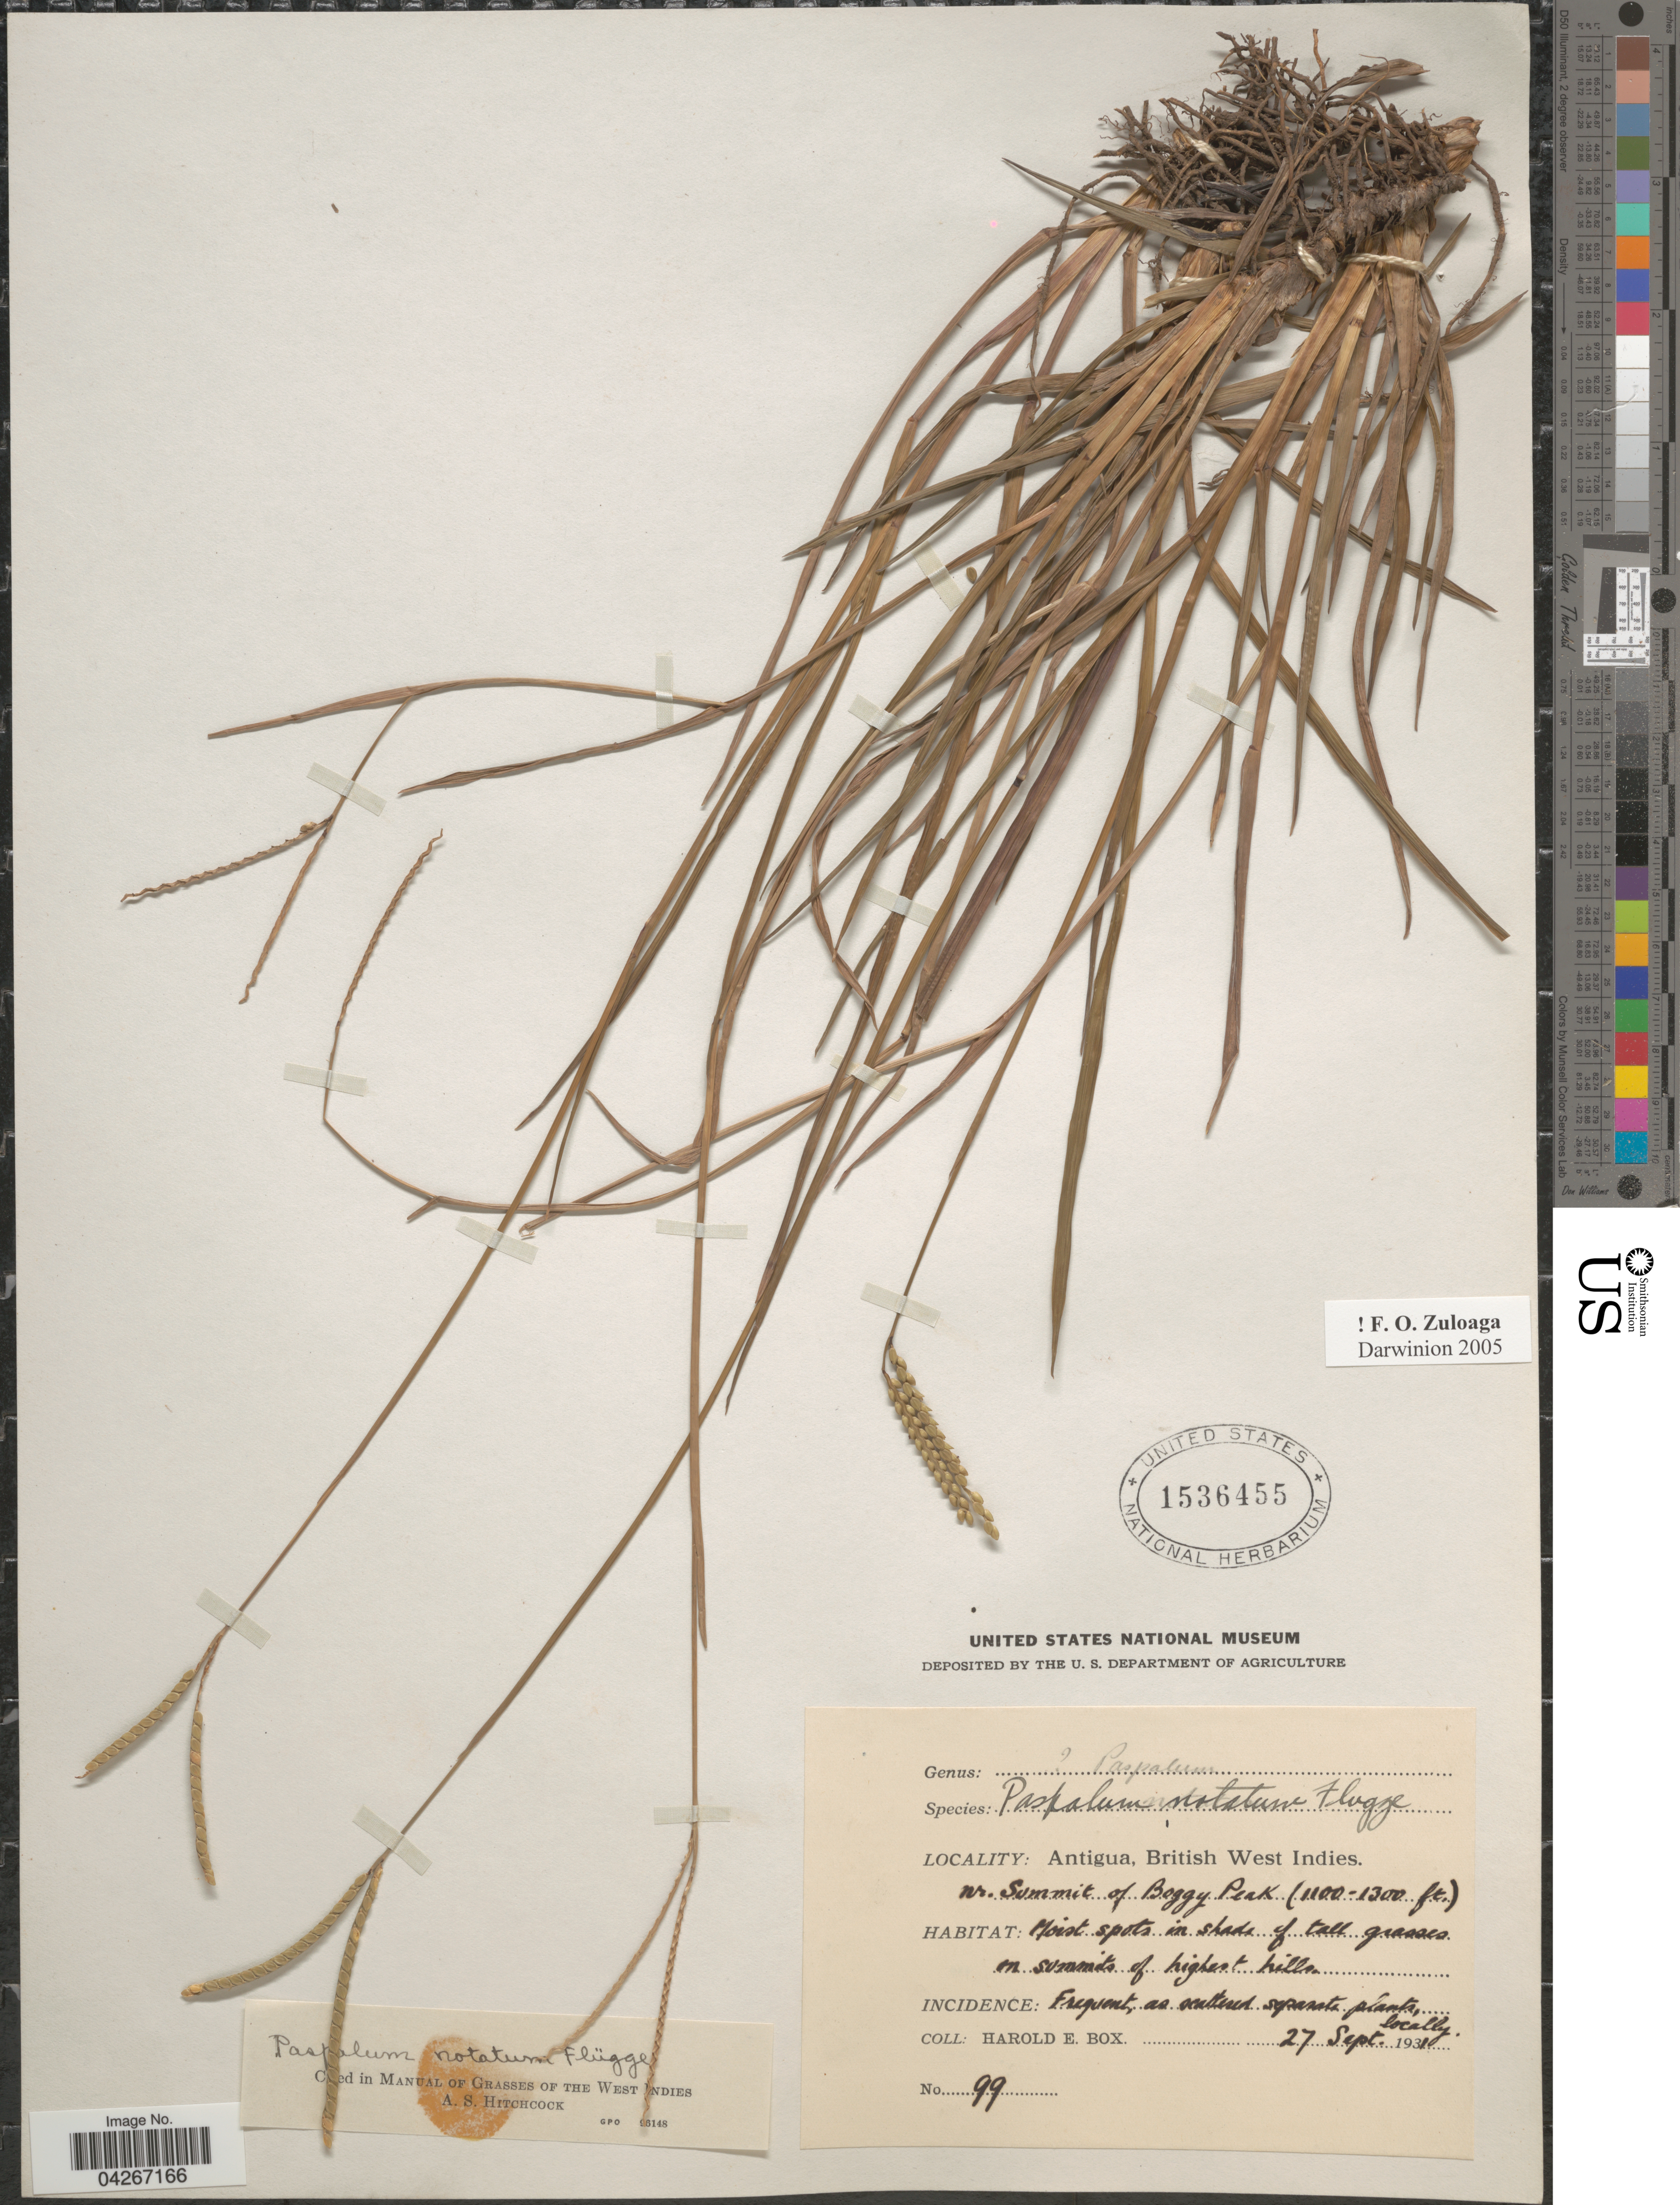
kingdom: Plantae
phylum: Tracheophyta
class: Liliopsida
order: Poales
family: Poaceae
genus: Paspalum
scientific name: Paspalum notatum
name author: Flüggé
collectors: H. E. Box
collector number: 99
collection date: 1931-09-27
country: Antigua and Barbuda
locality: British West Indies. Nr. Summit of Boggy Peak.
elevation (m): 335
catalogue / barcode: US 1536455